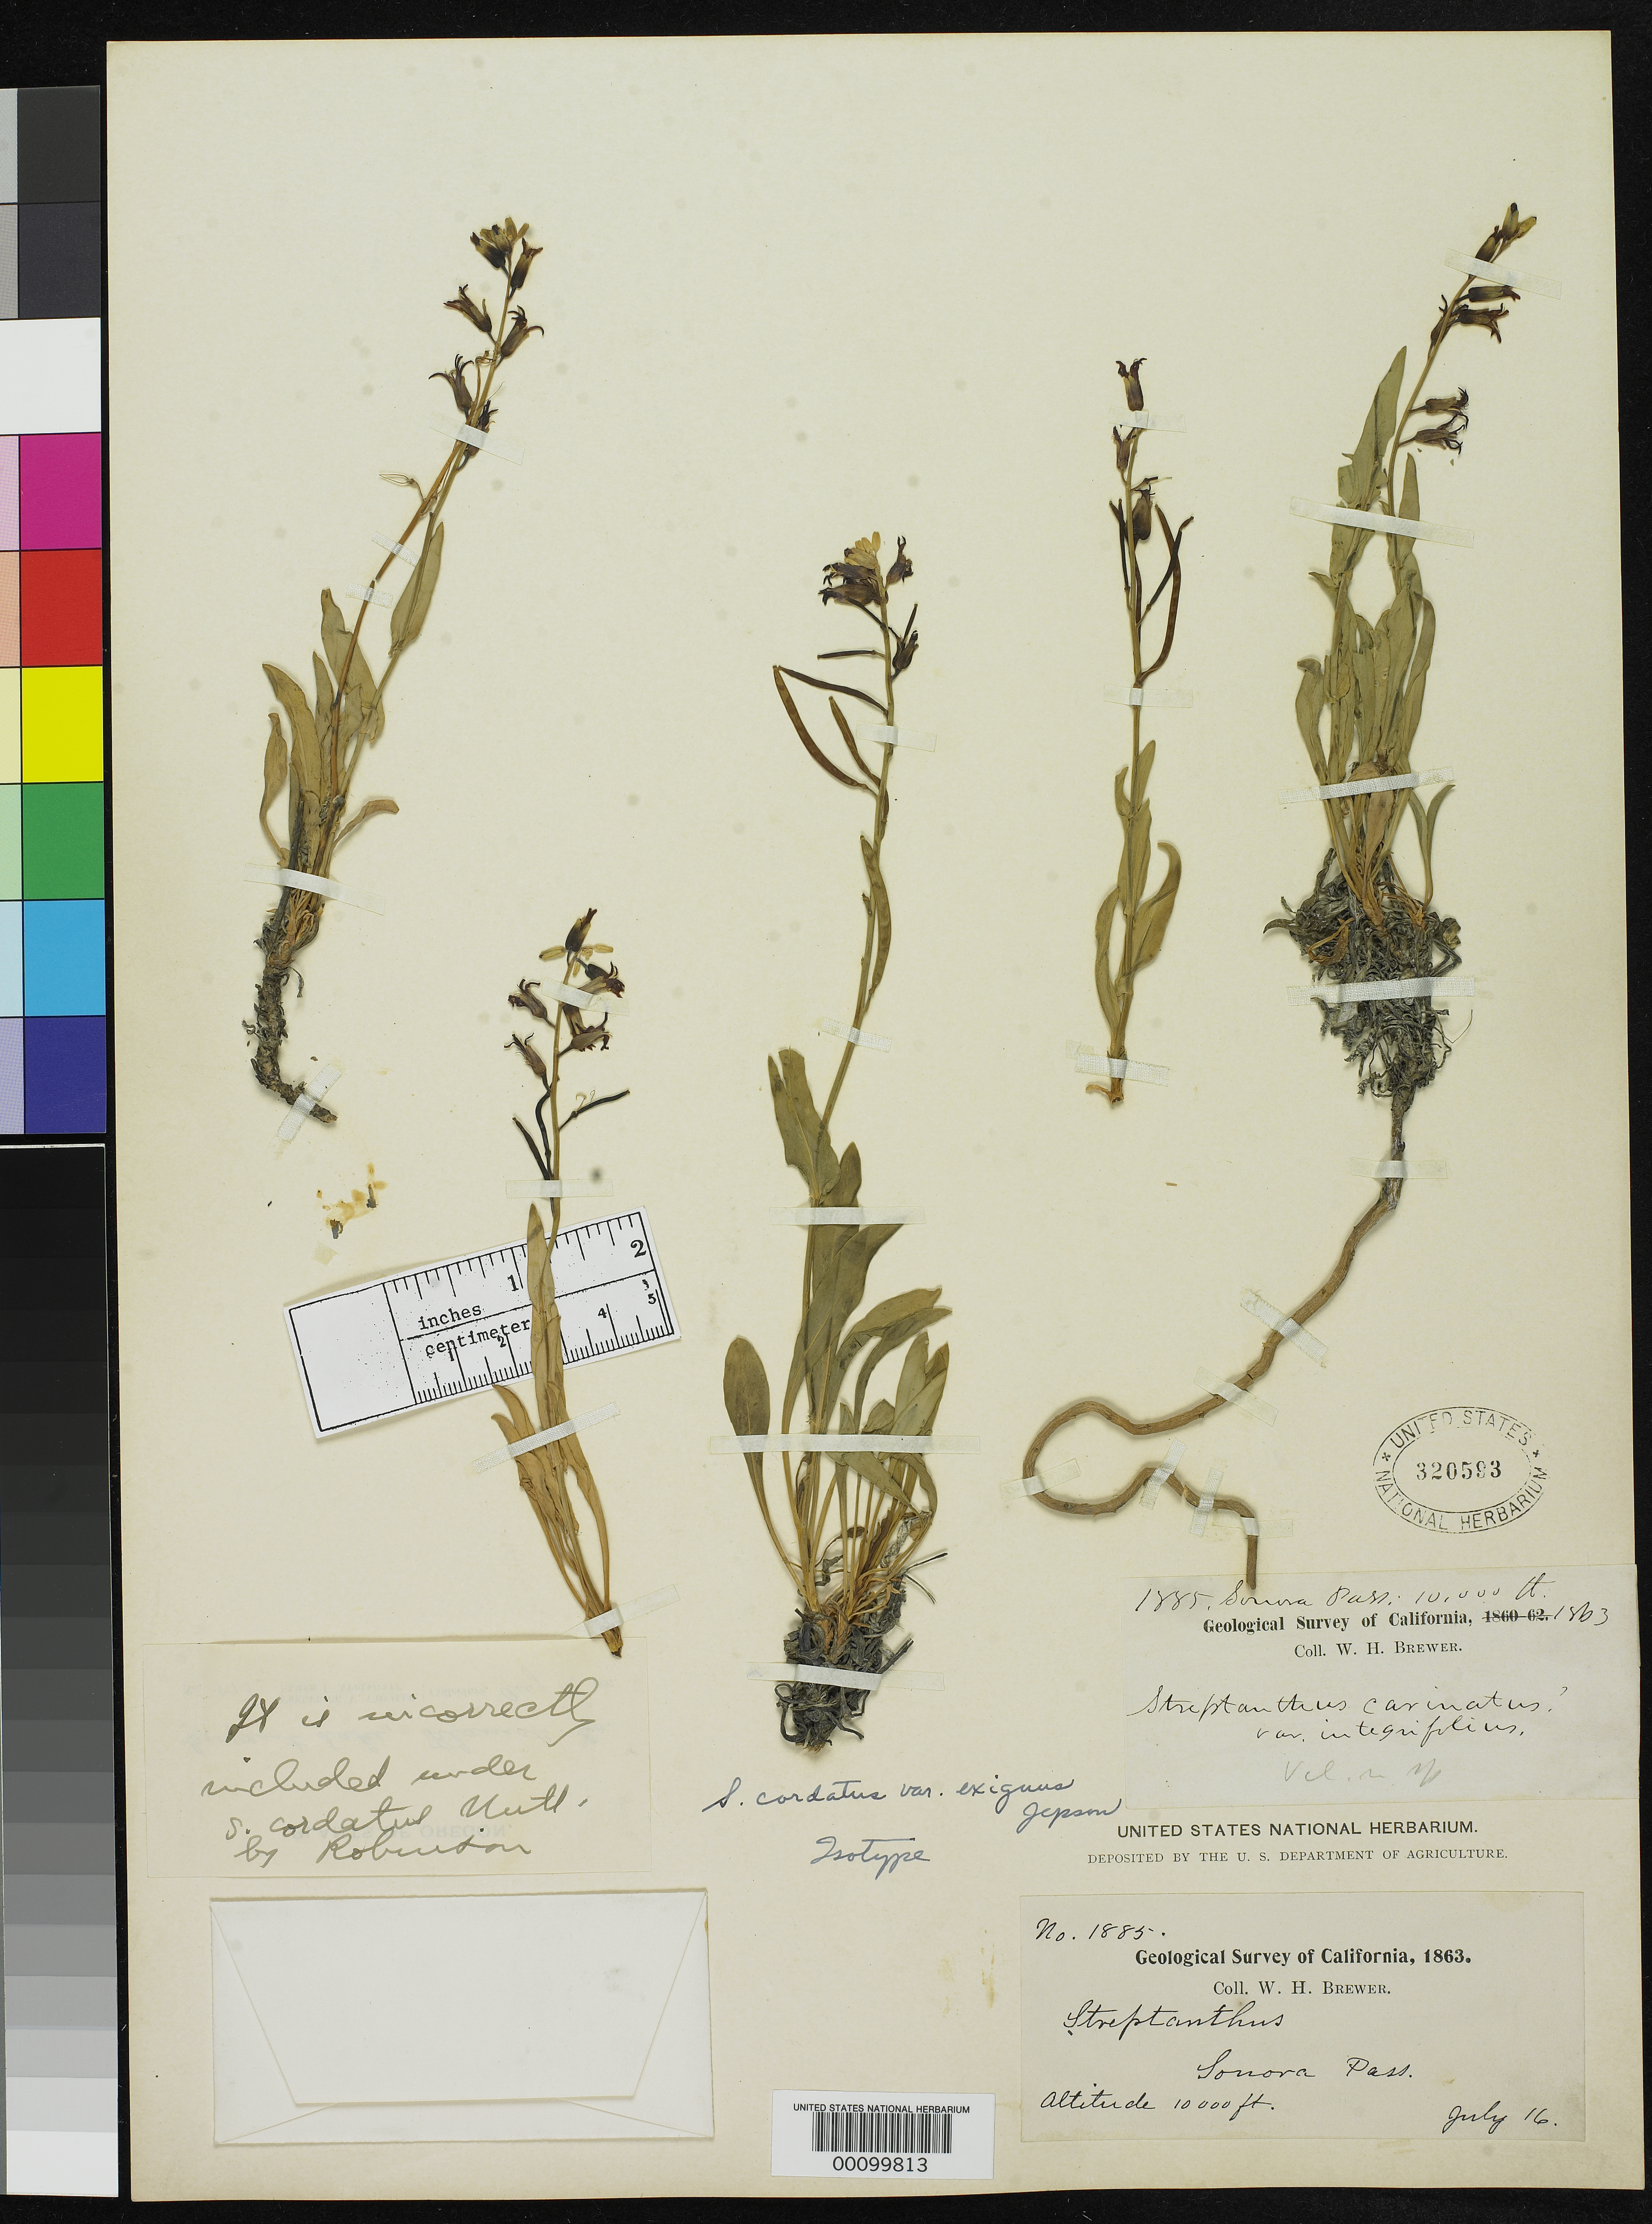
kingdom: Plantae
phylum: Tracheophyta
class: Magnoliopsida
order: Brassicales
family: Brassicaceae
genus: Streptanthus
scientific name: Streptanthus cordatus var. exiguus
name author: Jeps.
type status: Isotype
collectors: W. H. Brewer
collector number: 1885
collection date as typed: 16 Jul 1863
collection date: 1863-07-16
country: United States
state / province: California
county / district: Alpine / Mono / Tuolumne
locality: Sonora Pass; alt. 10,000 ft.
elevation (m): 3048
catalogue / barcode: US 320593